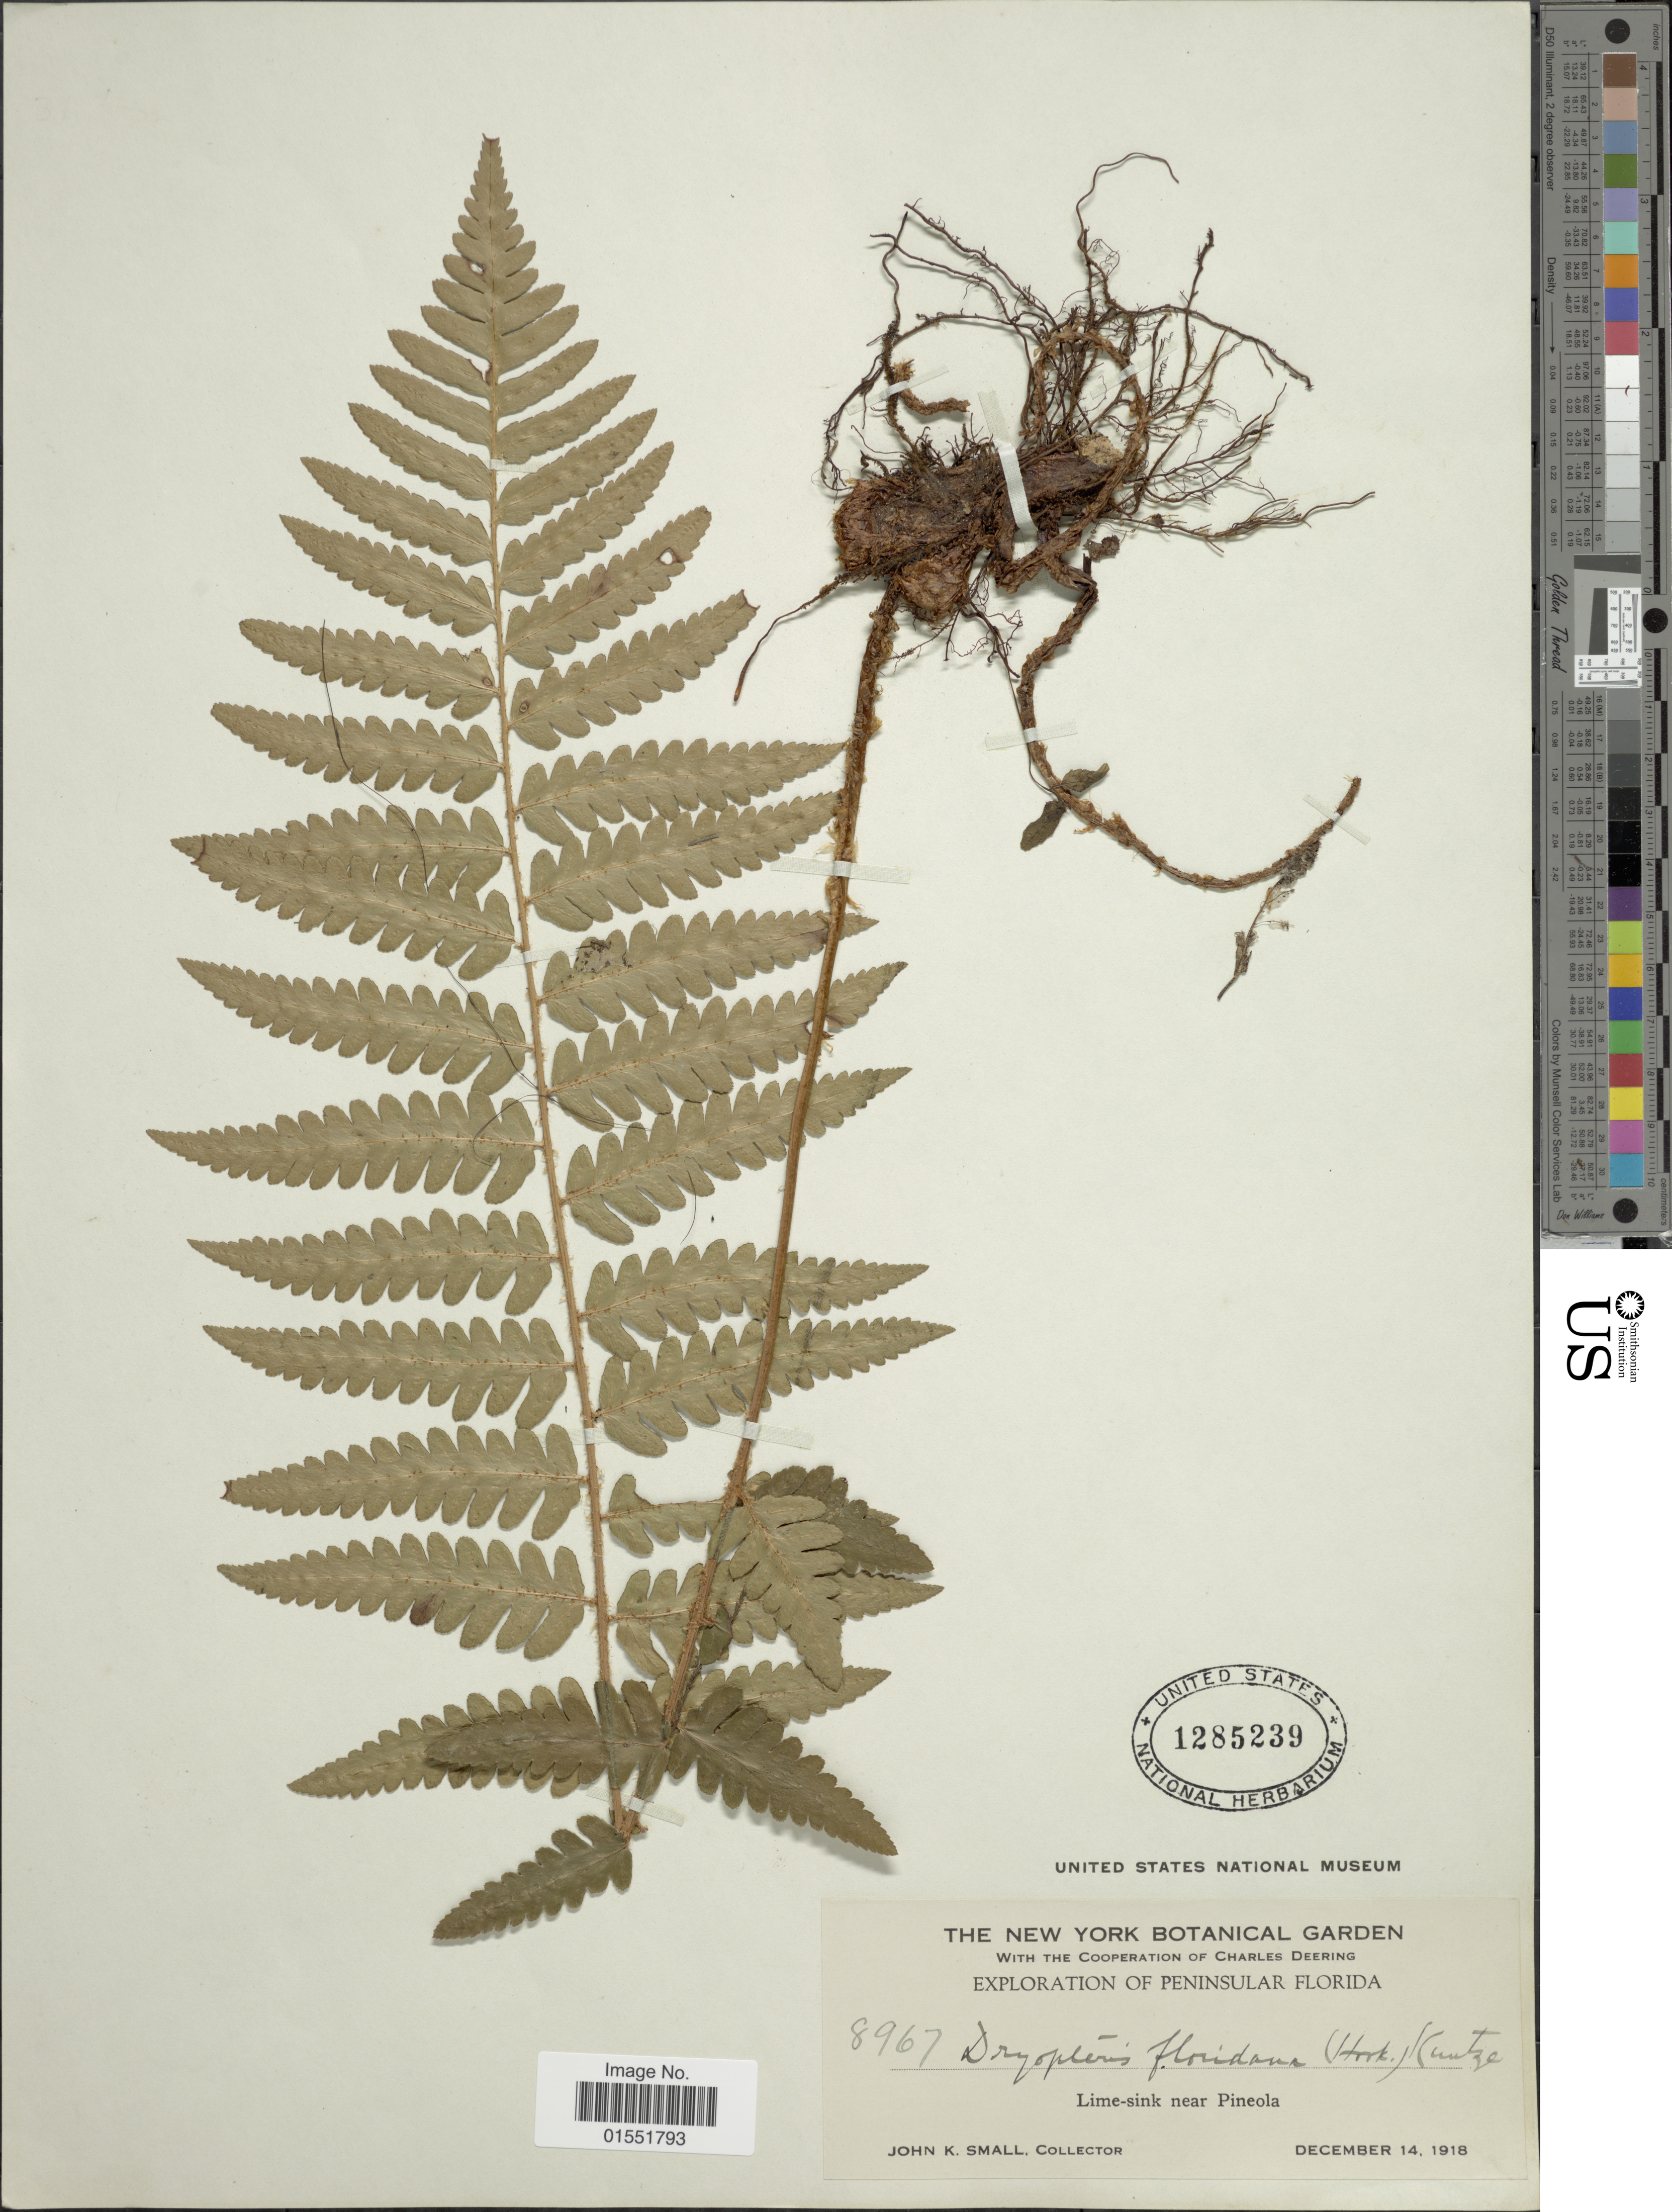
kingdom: Plantae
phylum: Tracheophyta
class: Polypodiopsida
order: Polypodiales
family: Dryopteridaceae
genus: Dryopteris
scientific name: Dryopteris ludoviciana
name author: (Kunze) Small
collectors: J. K. Small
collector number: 8967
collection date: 1918-12-14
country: United States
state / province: Florida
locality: Peninsular Florida. Lime-sink near Pineola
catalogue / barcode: US 1285239